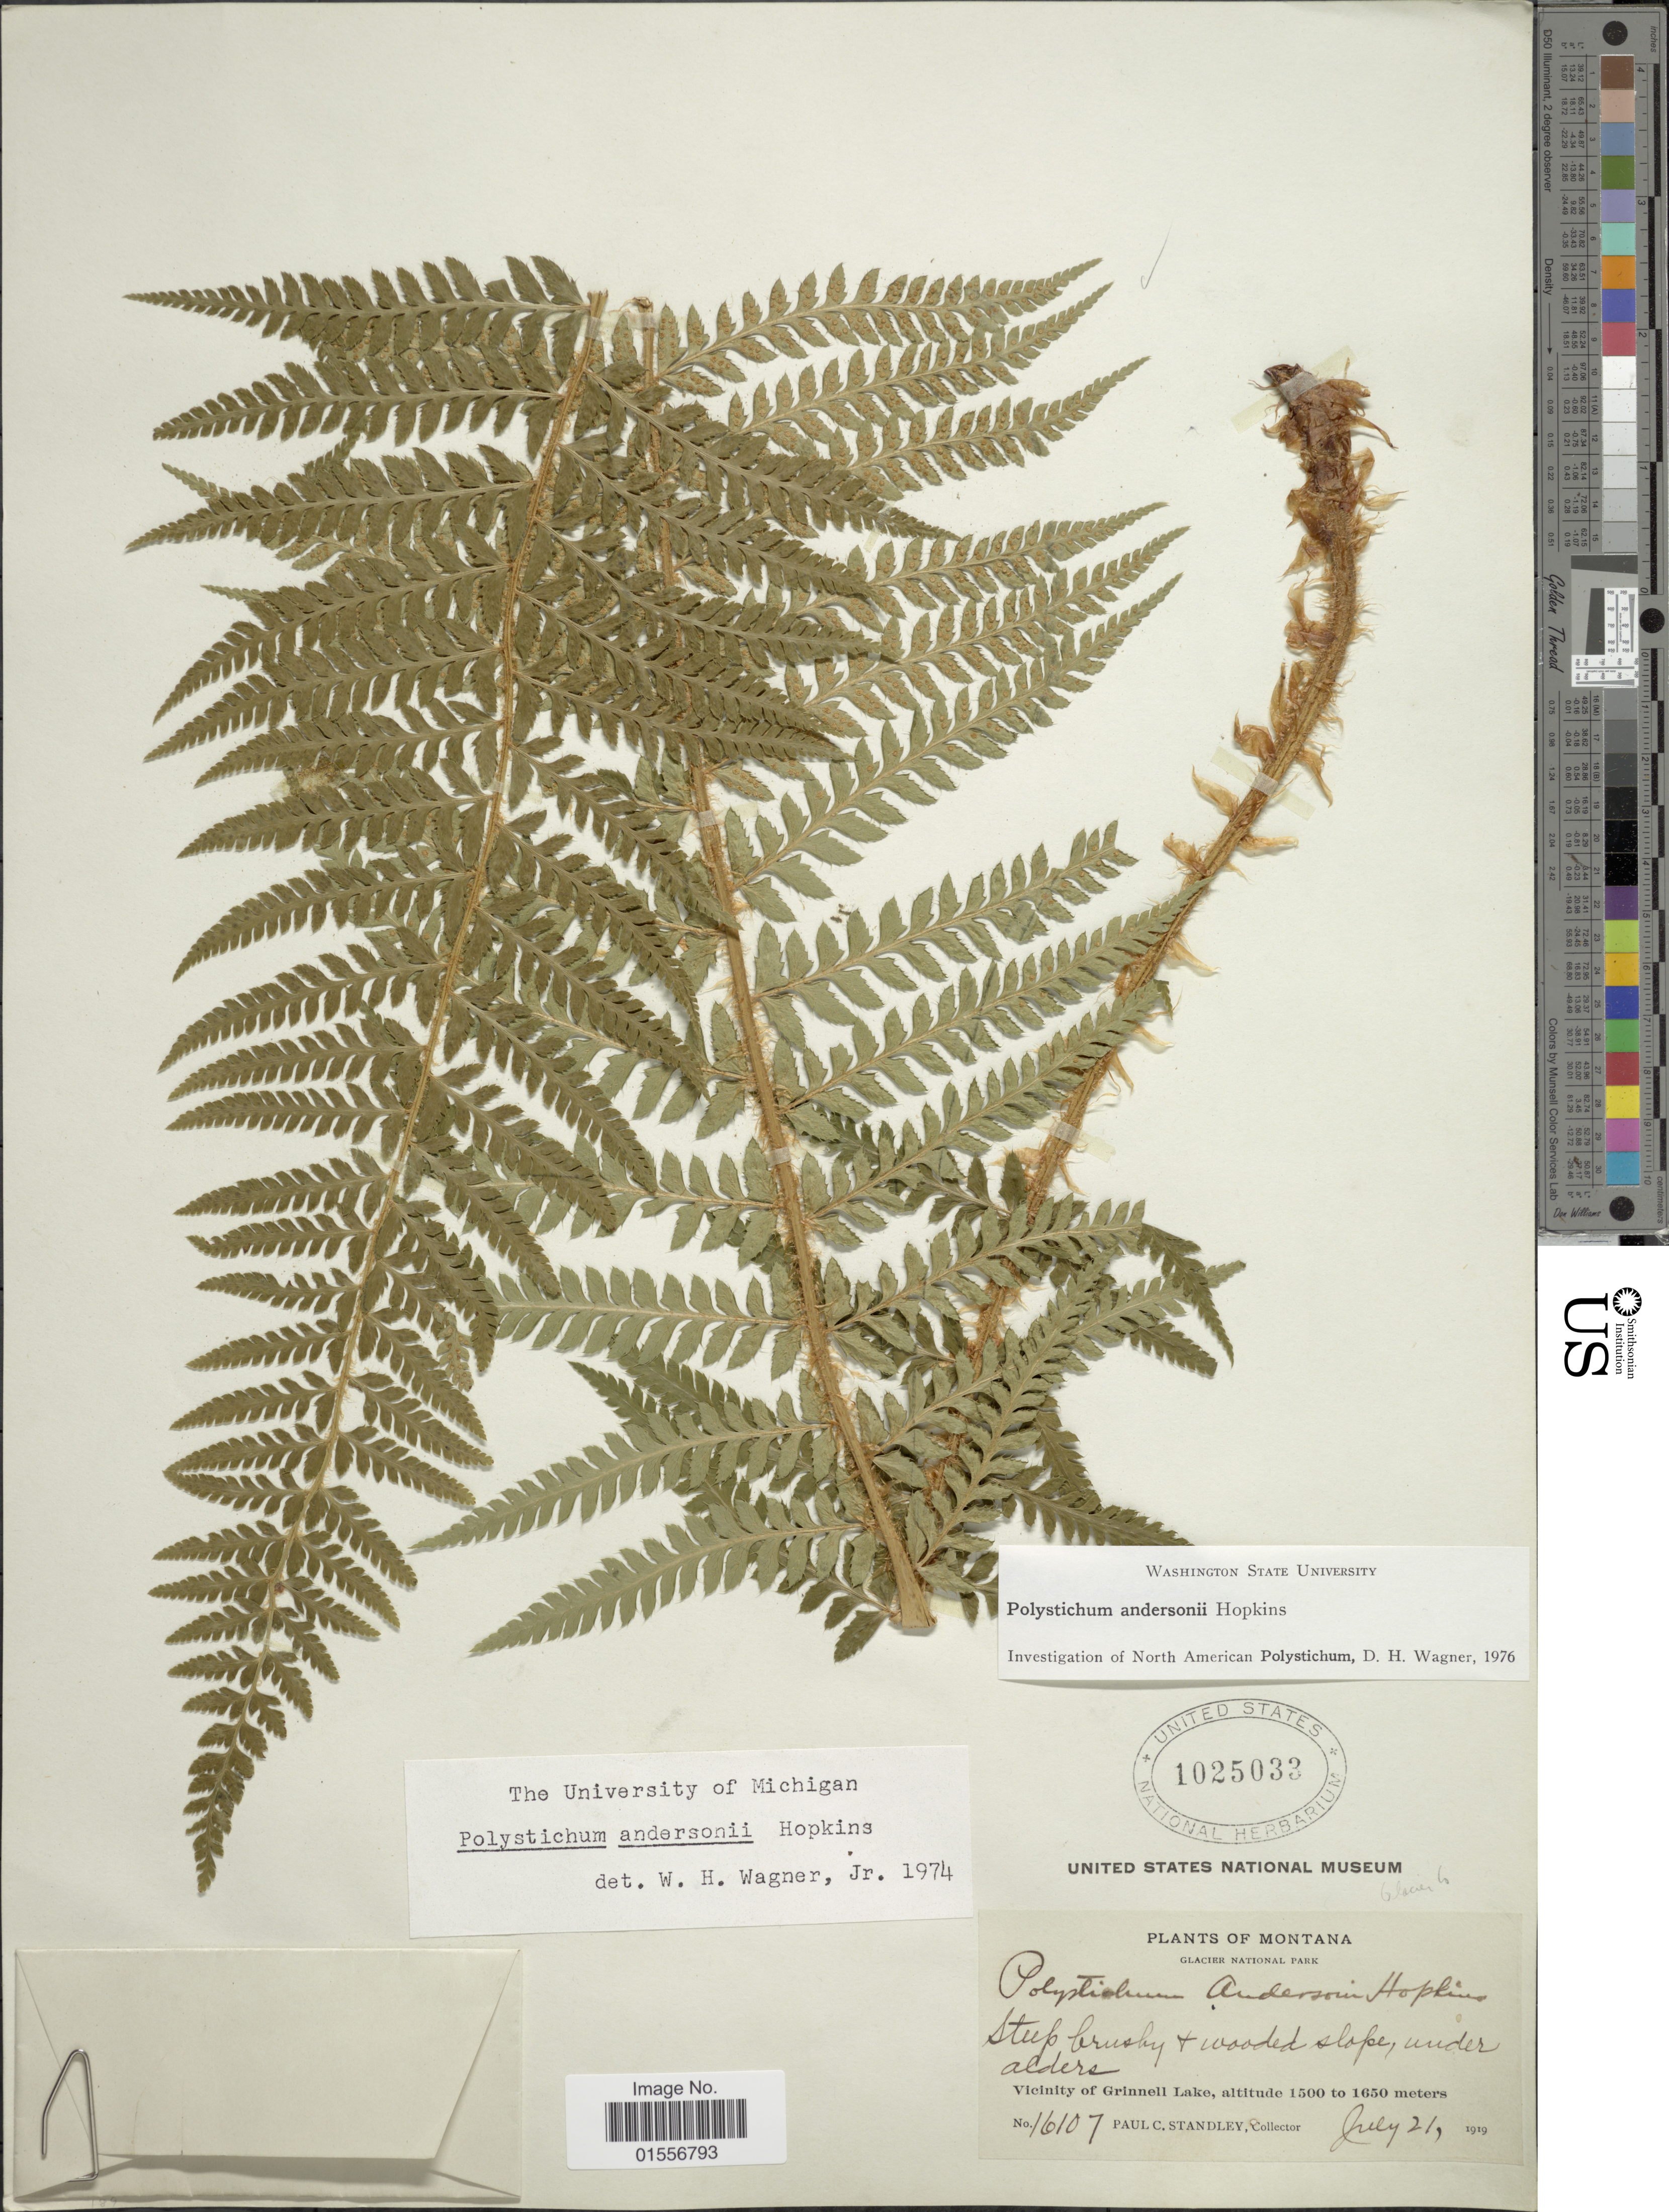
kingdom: Plantae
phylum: Tracheophyta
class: Polypodiopsida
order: Polypodiales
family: Dryopteridaceae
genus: Polystichum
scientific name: Polystichum andersonii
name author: Hopkins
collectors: P. C. Standley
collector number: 16107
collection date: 1919-07-21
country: United States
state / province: Montana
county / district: Glacier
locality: Glacier National Park, under alders, vicinity of Grinnell Lake.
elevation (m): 1500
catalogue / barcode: US 1025033